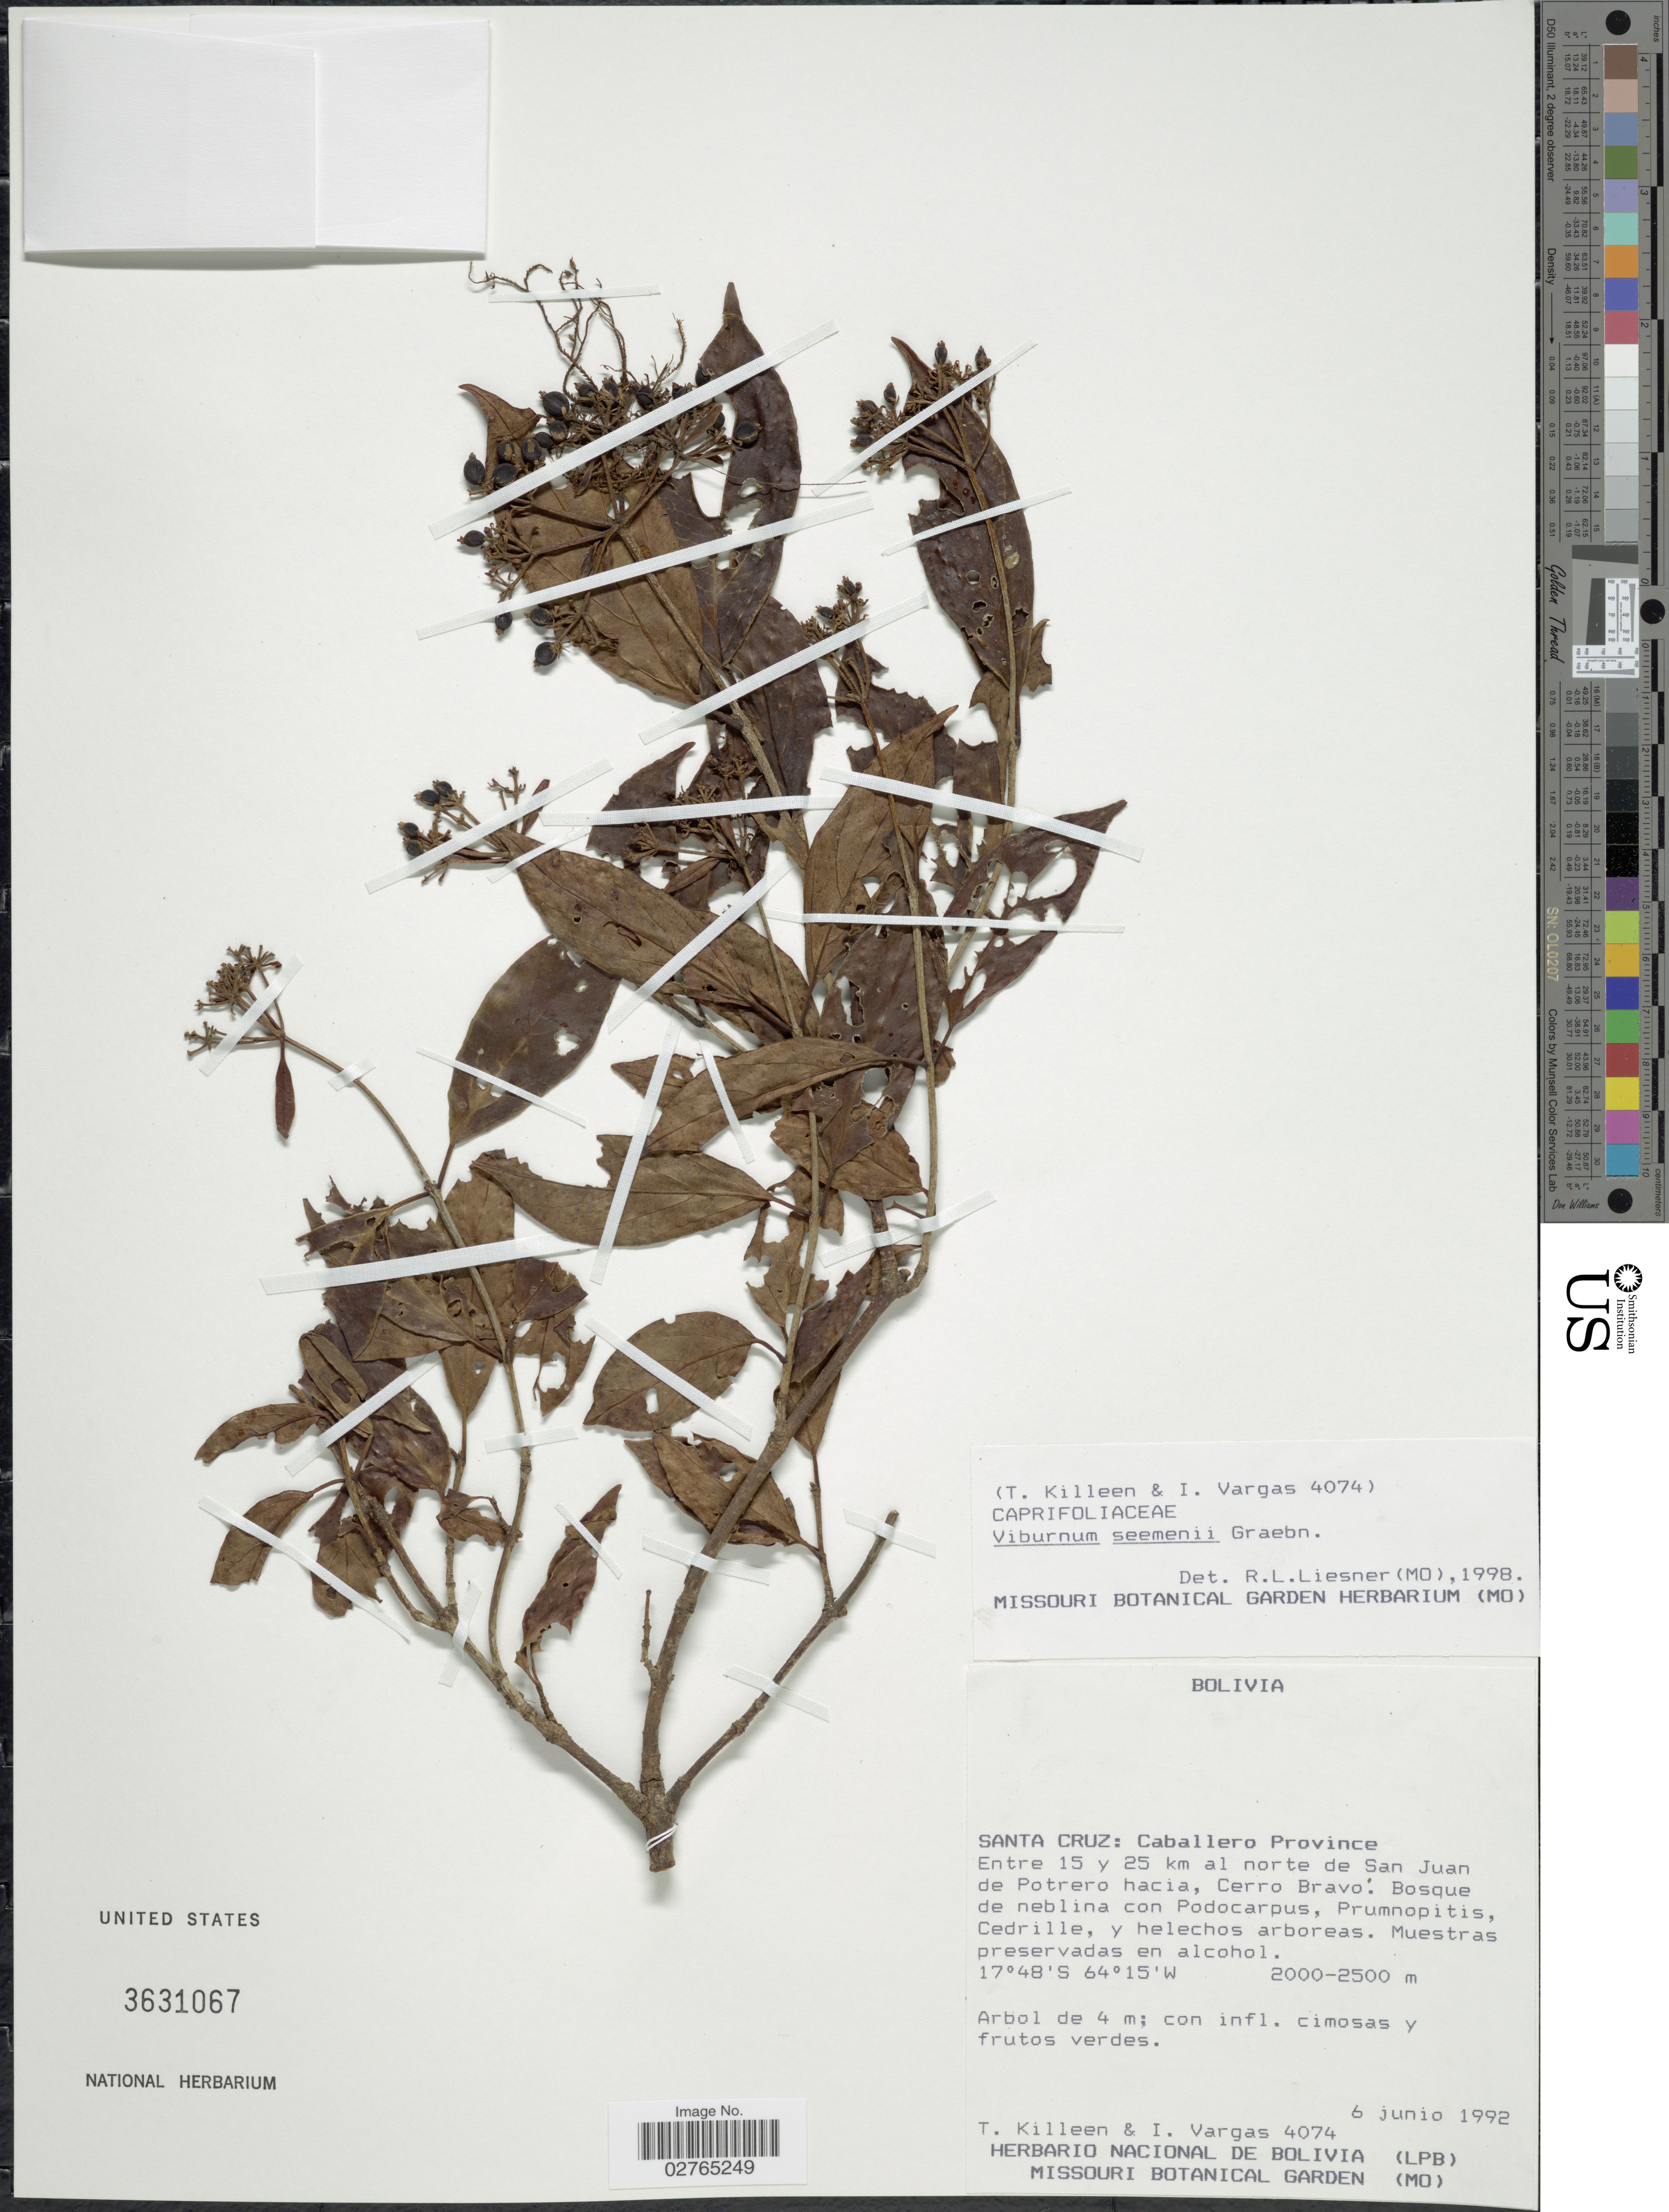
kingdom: Plantae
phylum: Tracheophyta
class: Magnoliopsida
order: Dipsacales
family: Viburnaceae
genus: Viburnum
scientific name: Viburnum seemenii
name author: Graebn. in Urb.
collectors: T. J. Killeen & I. Vargas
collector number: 4074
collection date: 1992-06-06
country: Bolivia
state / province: Santa Cruz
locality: Caballero Province. Entre 15 y 25 km al norte de San Juan de Potrero hacia, Cerro Bravo.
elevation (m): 2000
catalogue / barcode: US 3631067